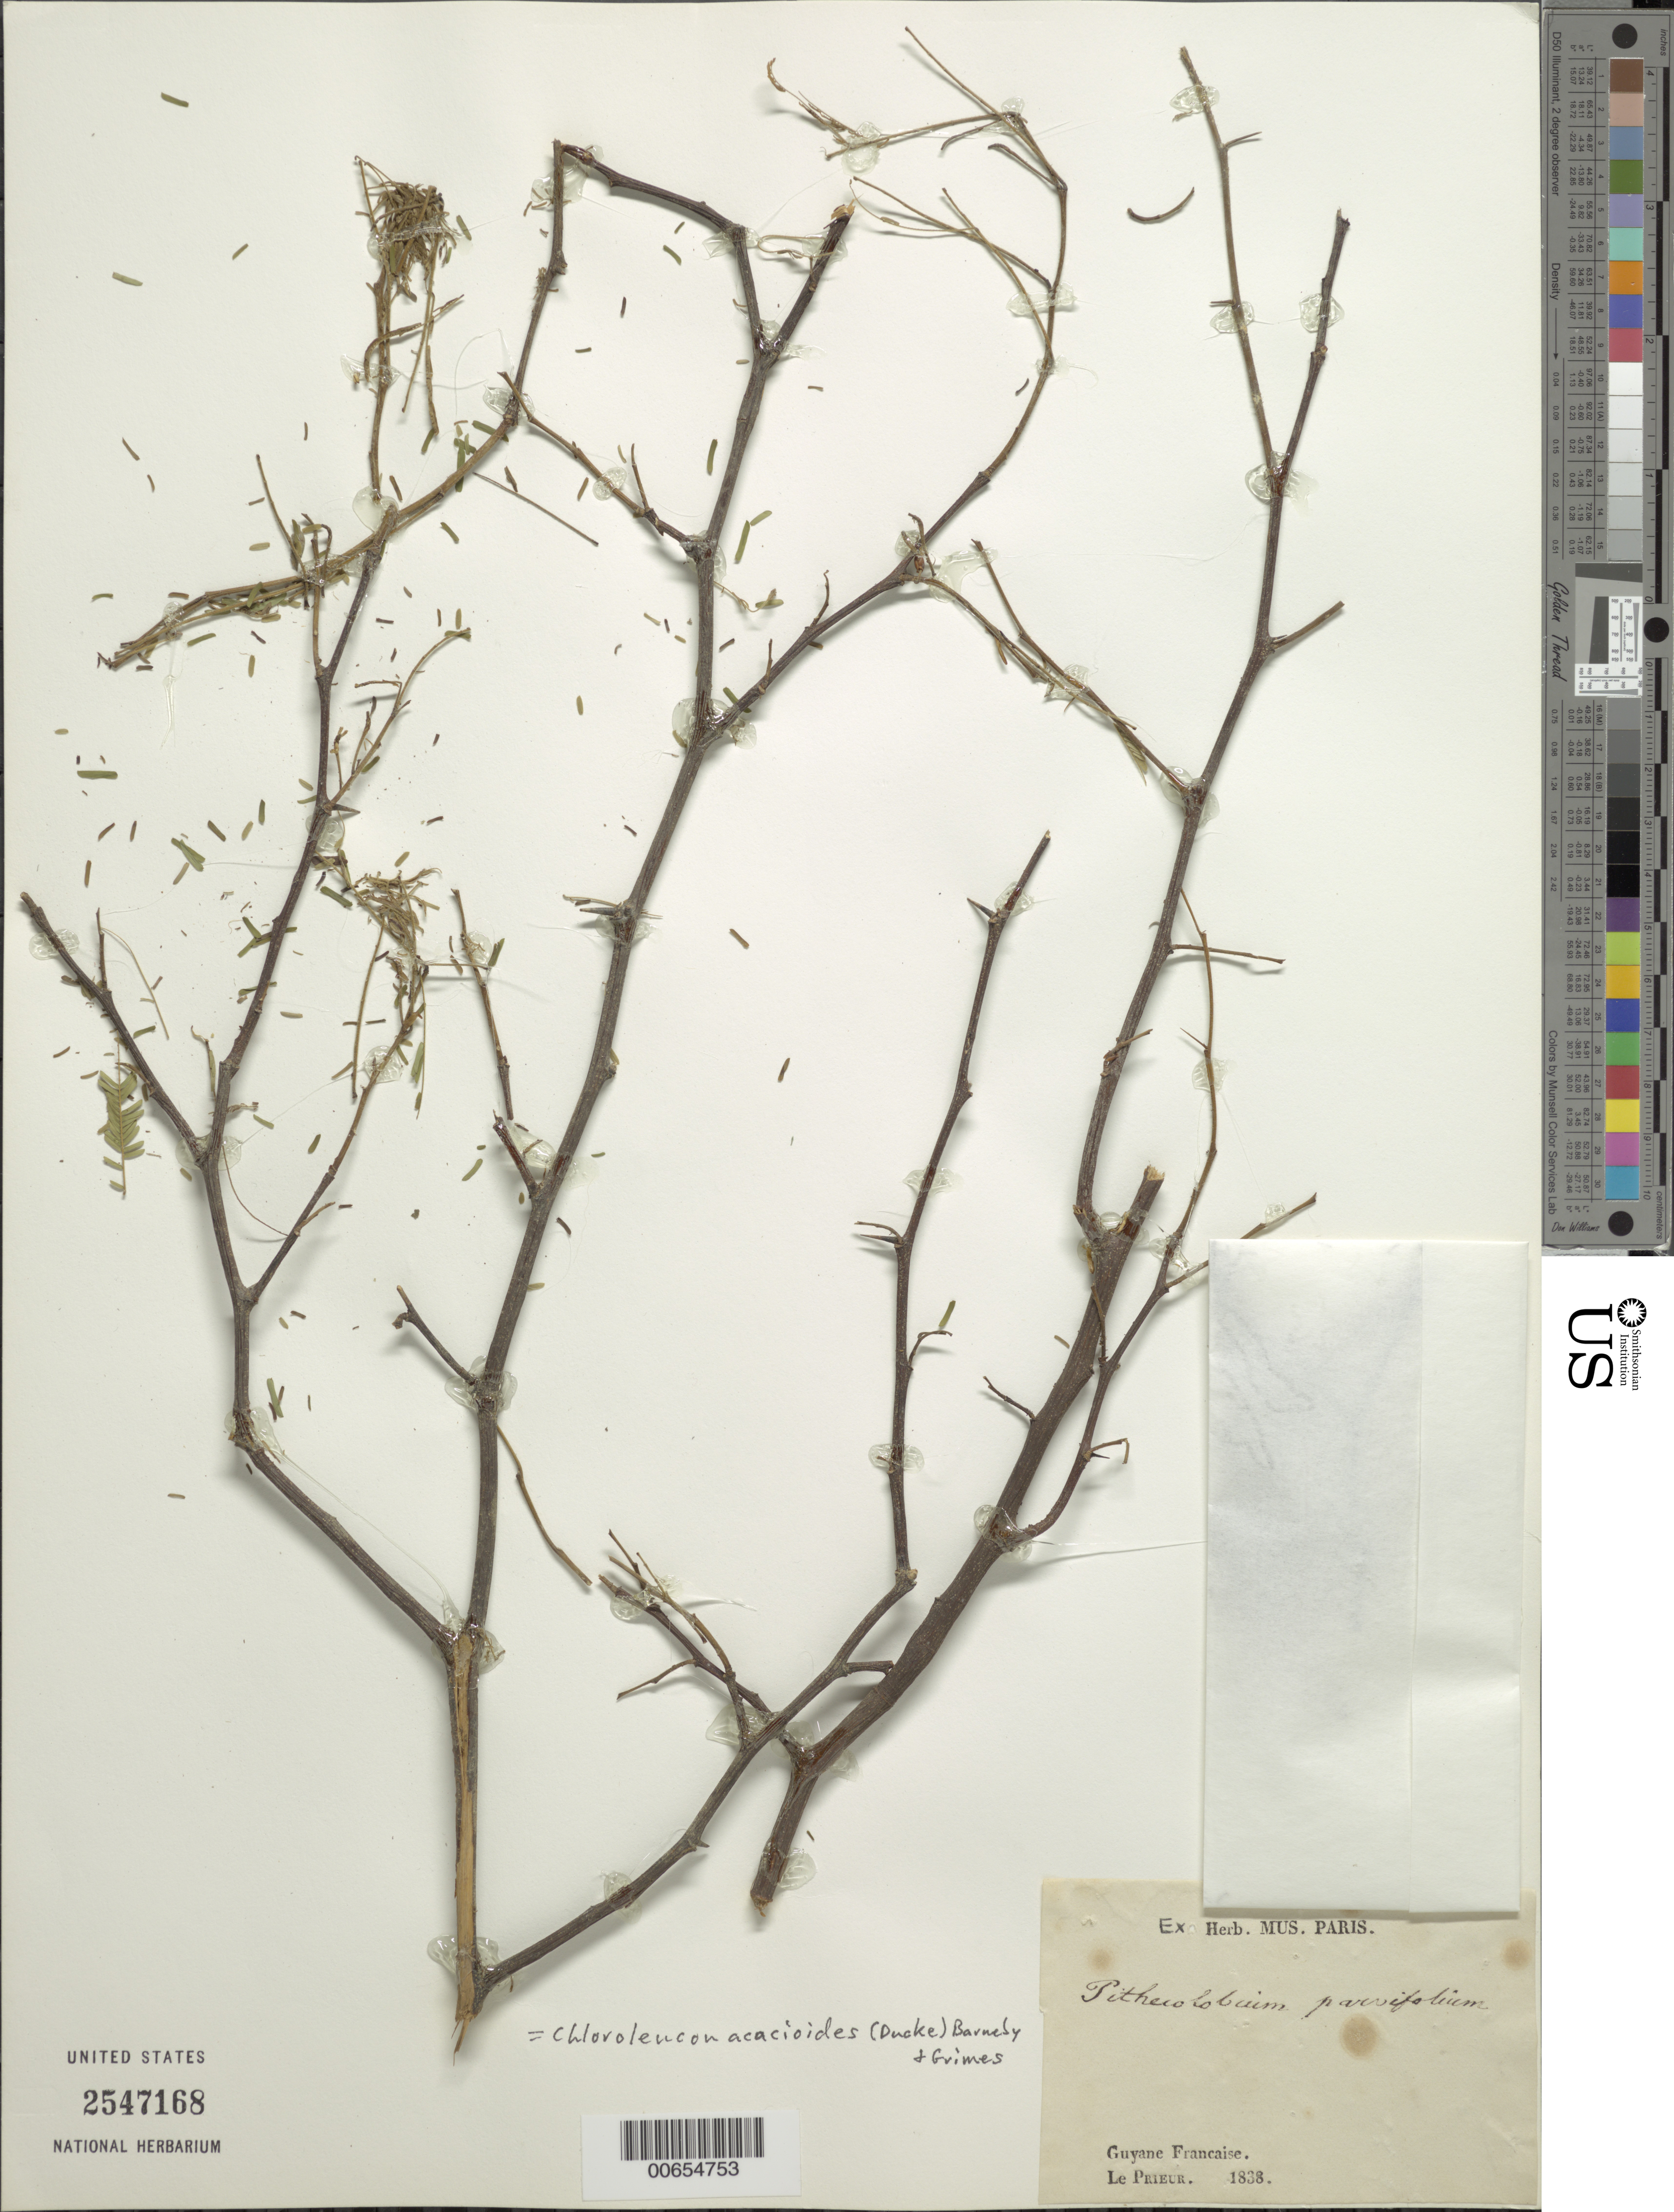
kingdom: Plantae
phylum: Tracheophyta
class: Magnoliopsida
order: Fabales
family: Fabaceae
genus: Chloroleucon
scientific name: Chloroleucon acacioides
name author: (Ducke) Barneby & J.W. Grimes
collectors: F. M. R. Leprieur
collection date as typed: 1838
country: French Guiana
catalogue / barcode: US 2547168